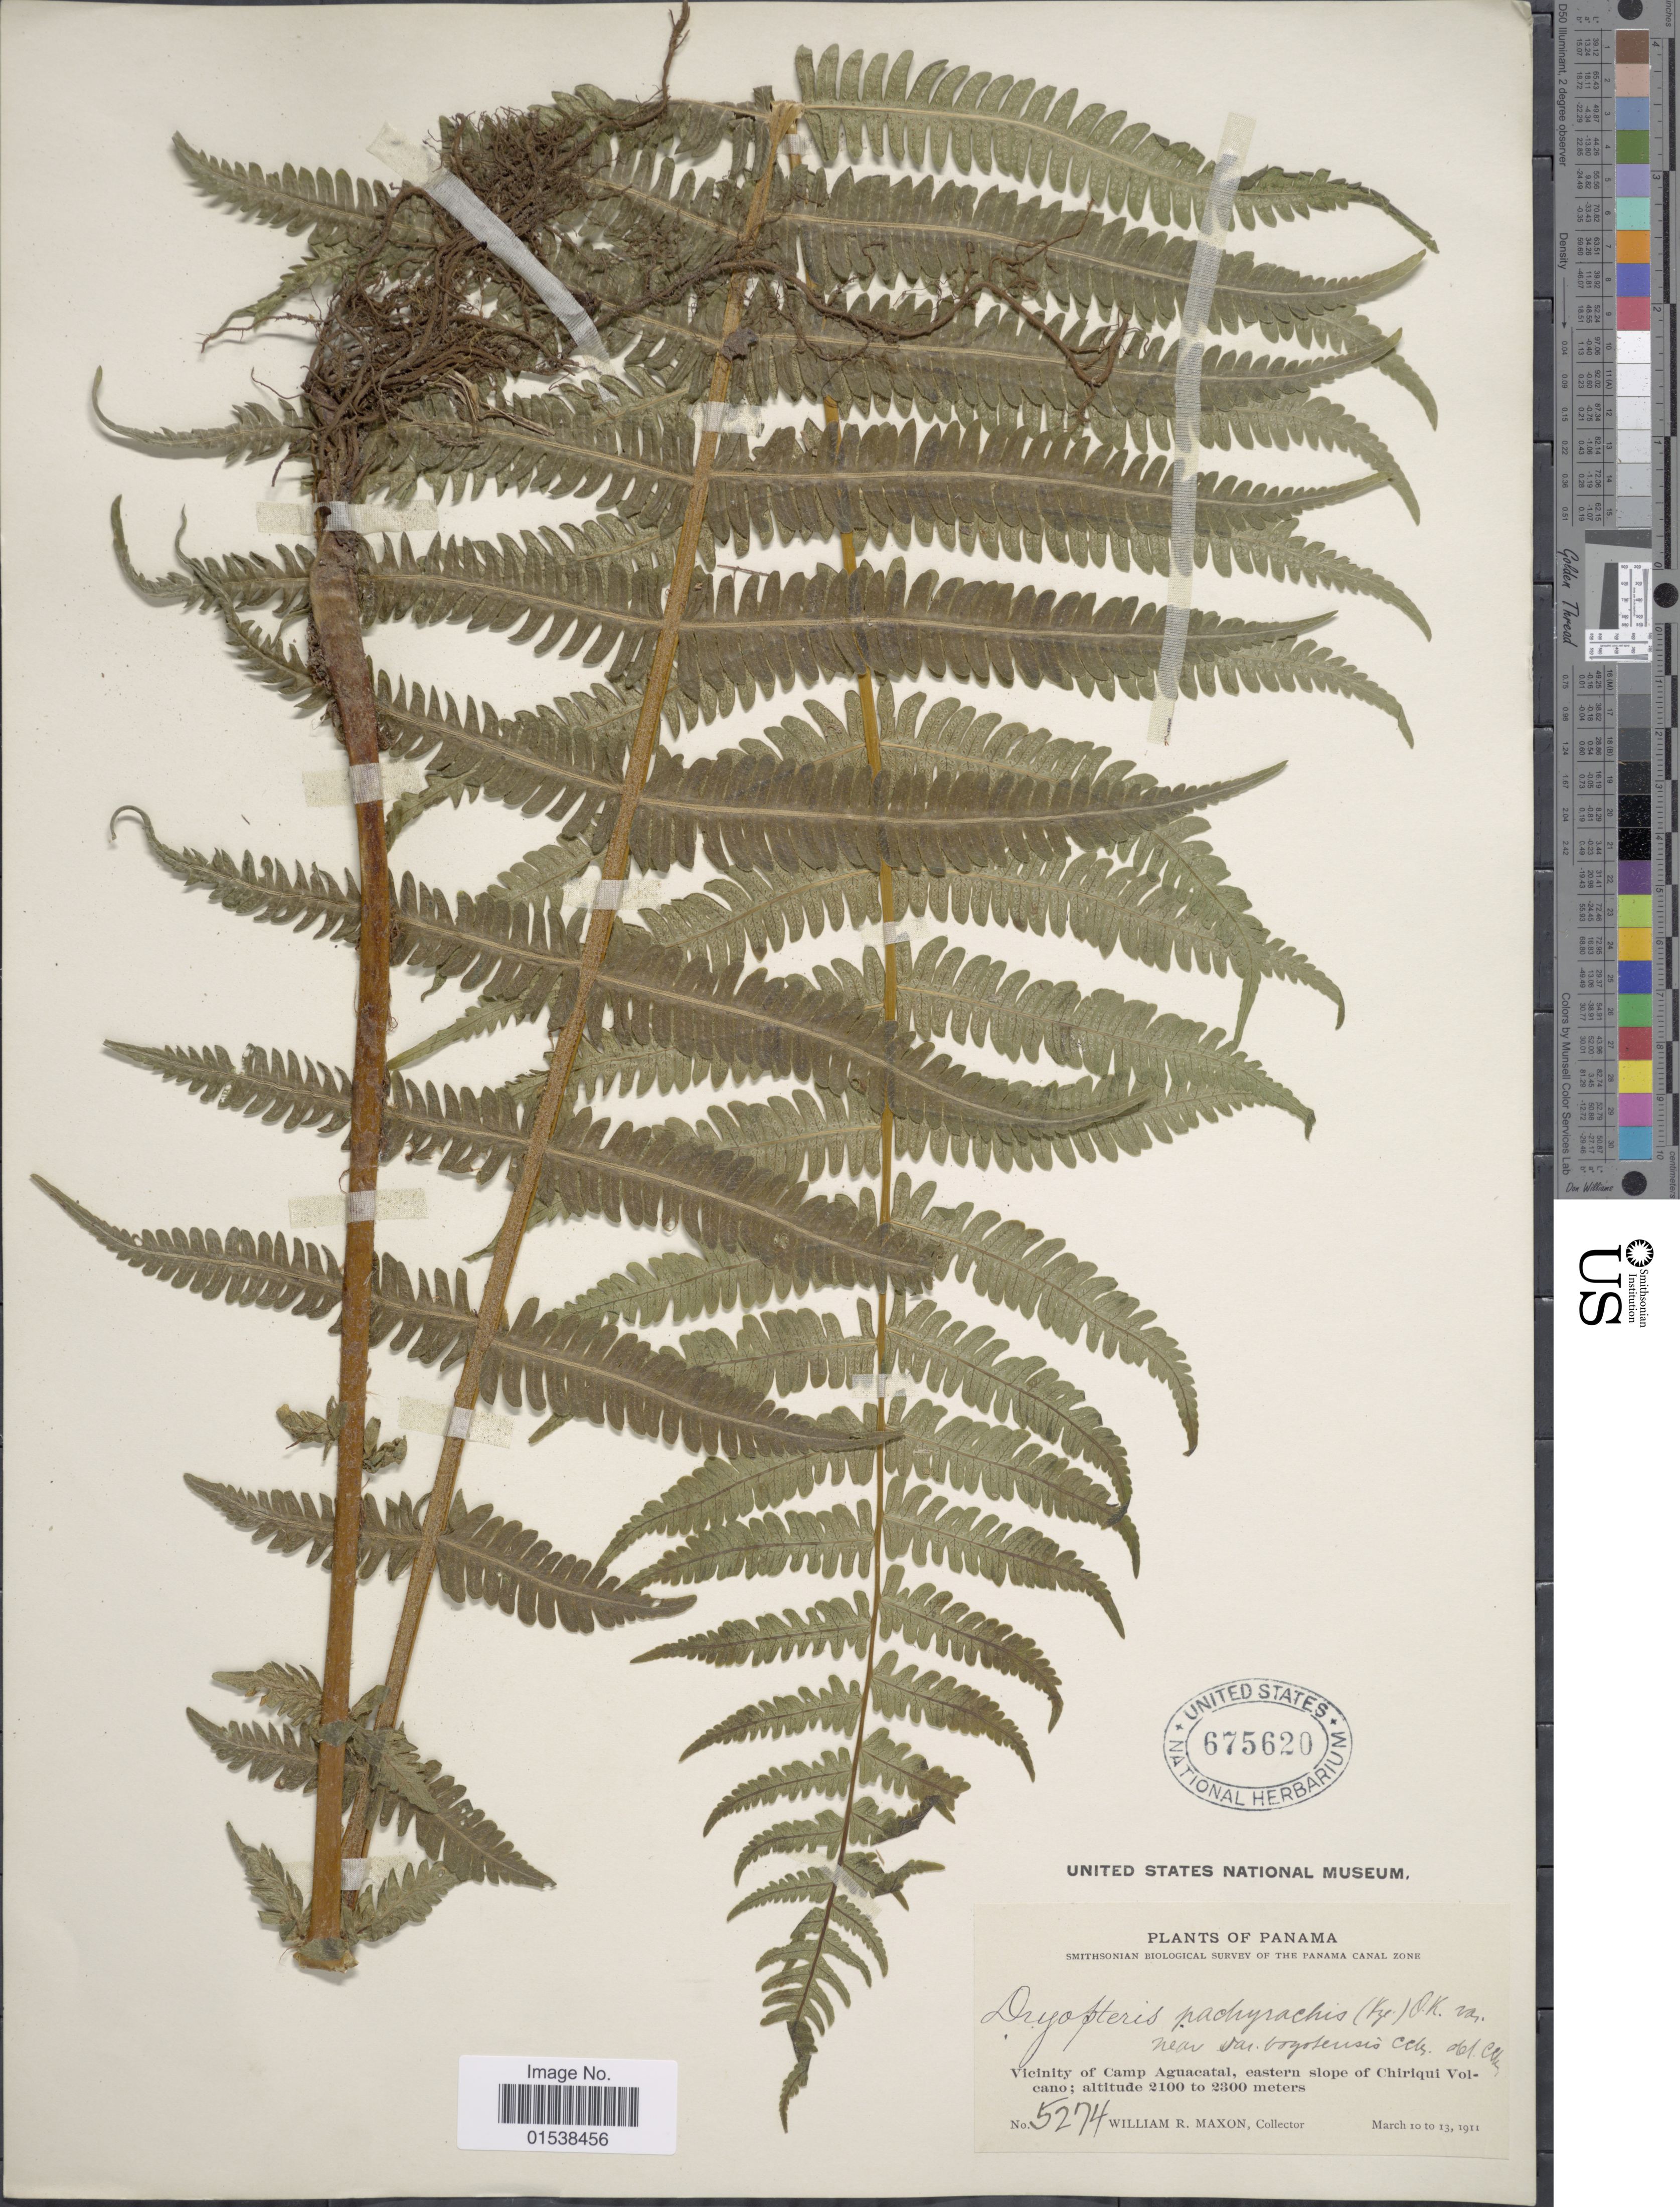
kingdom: Plantae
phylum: Tracheophyta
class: Polypodiopsida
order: Polypodiales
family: Thelypteridaceae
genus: Amauropelta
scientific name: Amauropelta pachyrachis var. bogotensis comb. nov., ined 2015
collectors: W. R. Maxon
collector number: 5274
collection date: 1911-03-10/1911-03-13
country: Panama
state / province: Chiriqui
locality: Vicinity of Camp Aguacatal, eastern slope of Chiriqui Volcano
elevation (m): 2100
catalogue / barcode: US 675620